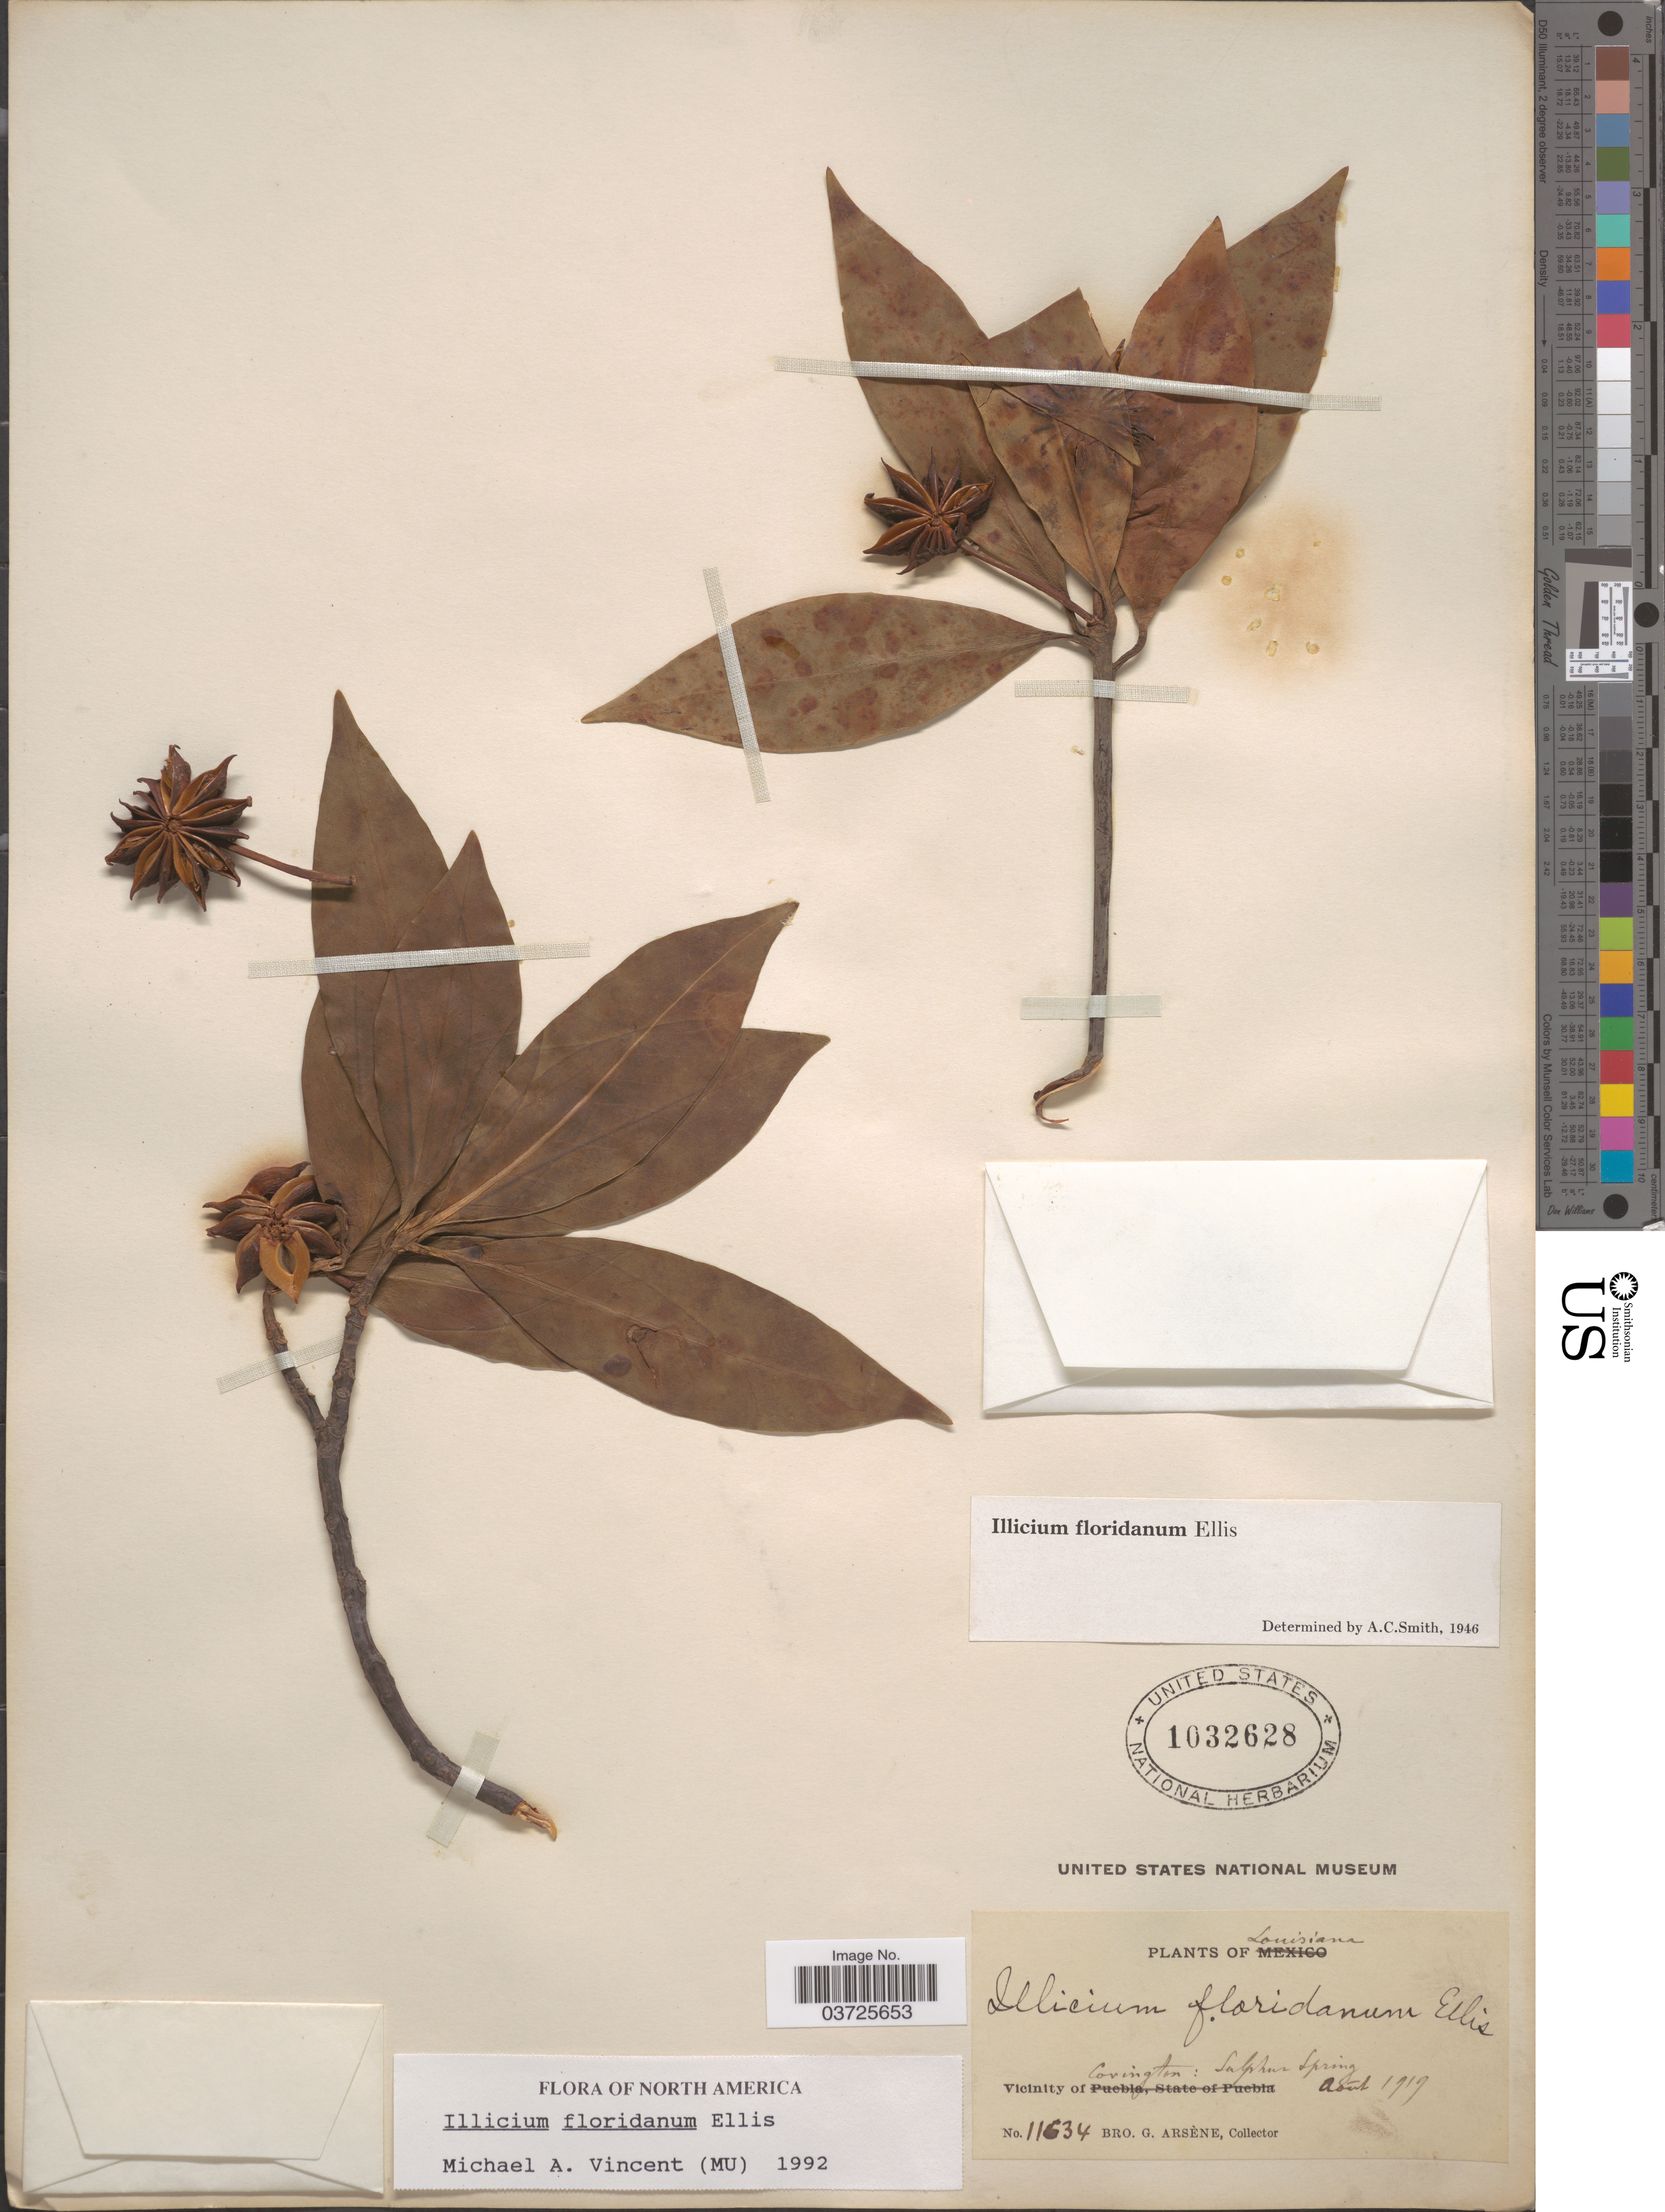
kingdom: Plantae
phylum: Tracheophyta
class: Magnoliopsida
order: Austrobaileyales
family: Schisandraceae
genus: Illicium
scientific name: Illicium floridanum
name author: J. Ellis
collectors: Bro. G. Arsène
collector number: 11634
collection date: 1919-08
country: United States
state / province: Louisiana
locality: Vicinity of Covington: Sulphur Spring.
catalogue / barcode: US 1032628